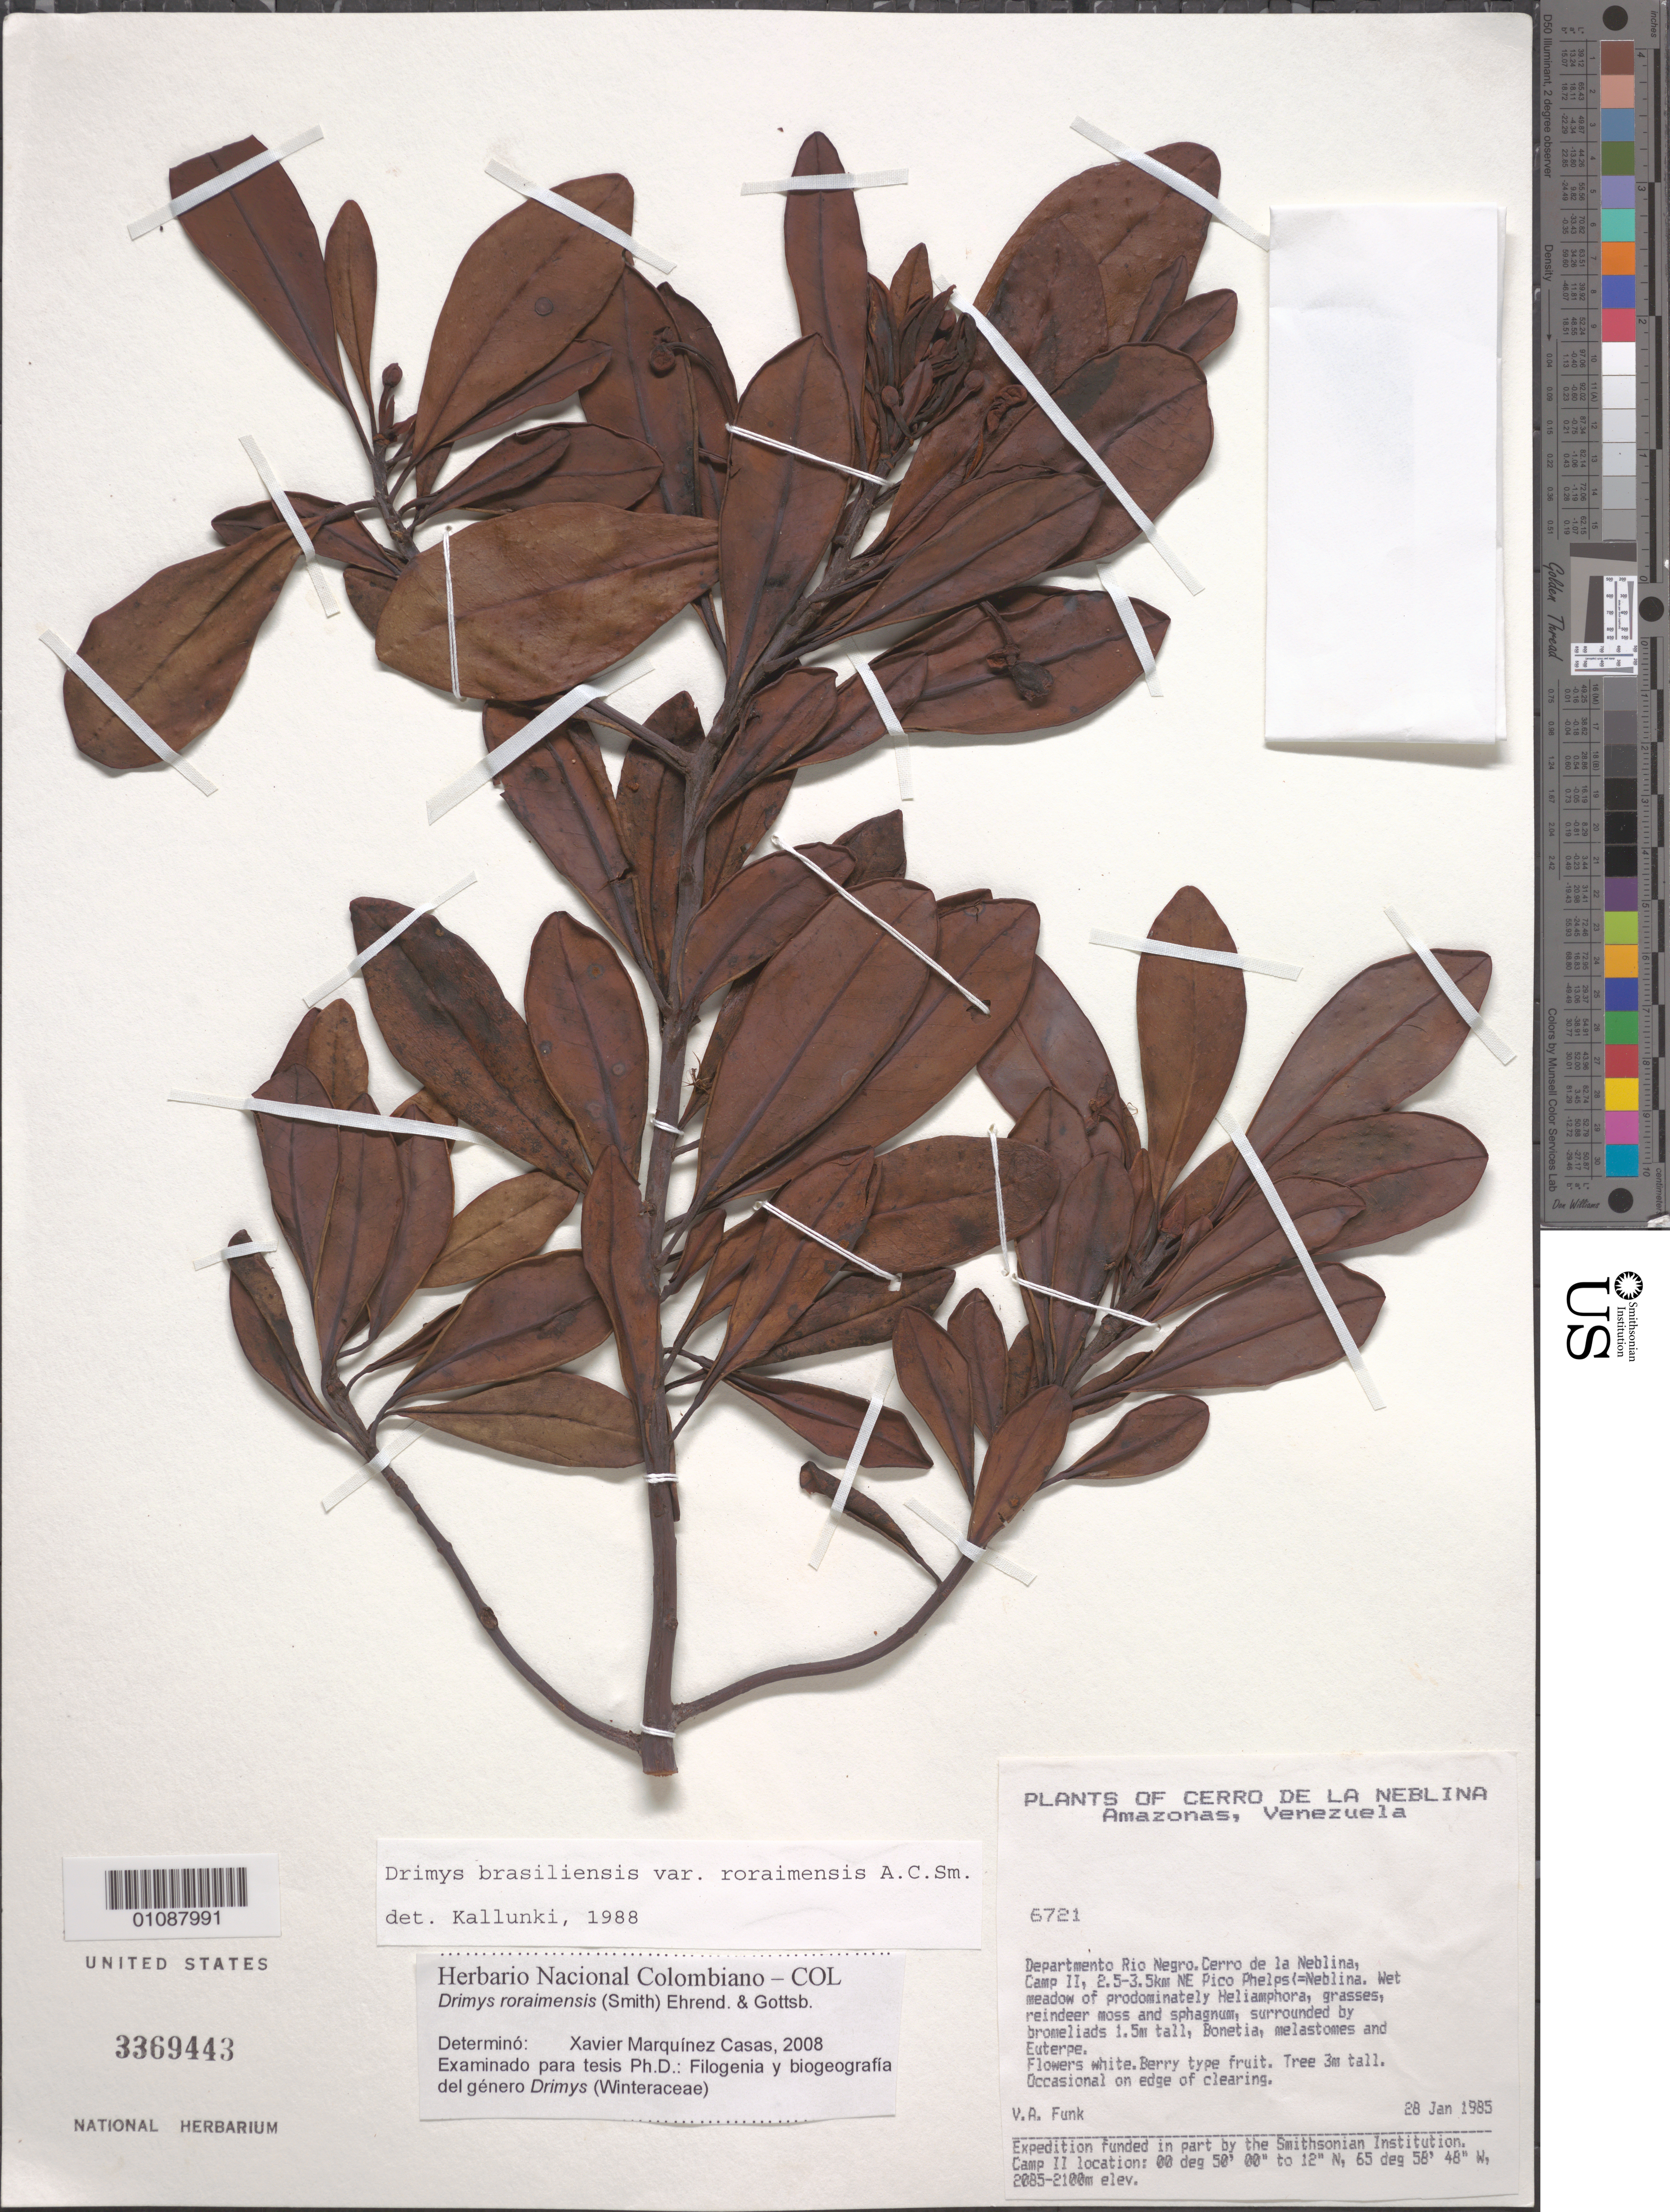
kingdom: Plantae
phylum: Tracheophyta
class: Magnoliopsida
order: Canellales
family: Winteraceae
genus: Drimys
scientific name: Drimys brasiliensis var. roraimensis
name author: A.C. Sm.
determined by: Kallunki, Jacquelyn A.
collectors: V. Funk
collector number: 6721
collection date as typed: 28-Jan-85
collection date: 1985-01-28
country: Venezuela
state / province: Amazonas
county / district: Río Negro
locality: Cerro de la Neblina, Camp II 2.5-3.5 km NE Pico Phelps (=Neblina)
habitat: Wet meadow of predominantly Heliamphora, grasses reindeer moss and sphagnum, surrounded by bromeliads 1.5m tall, Bonnetia, melastomes, and Euterpe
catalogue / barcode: US 3369443